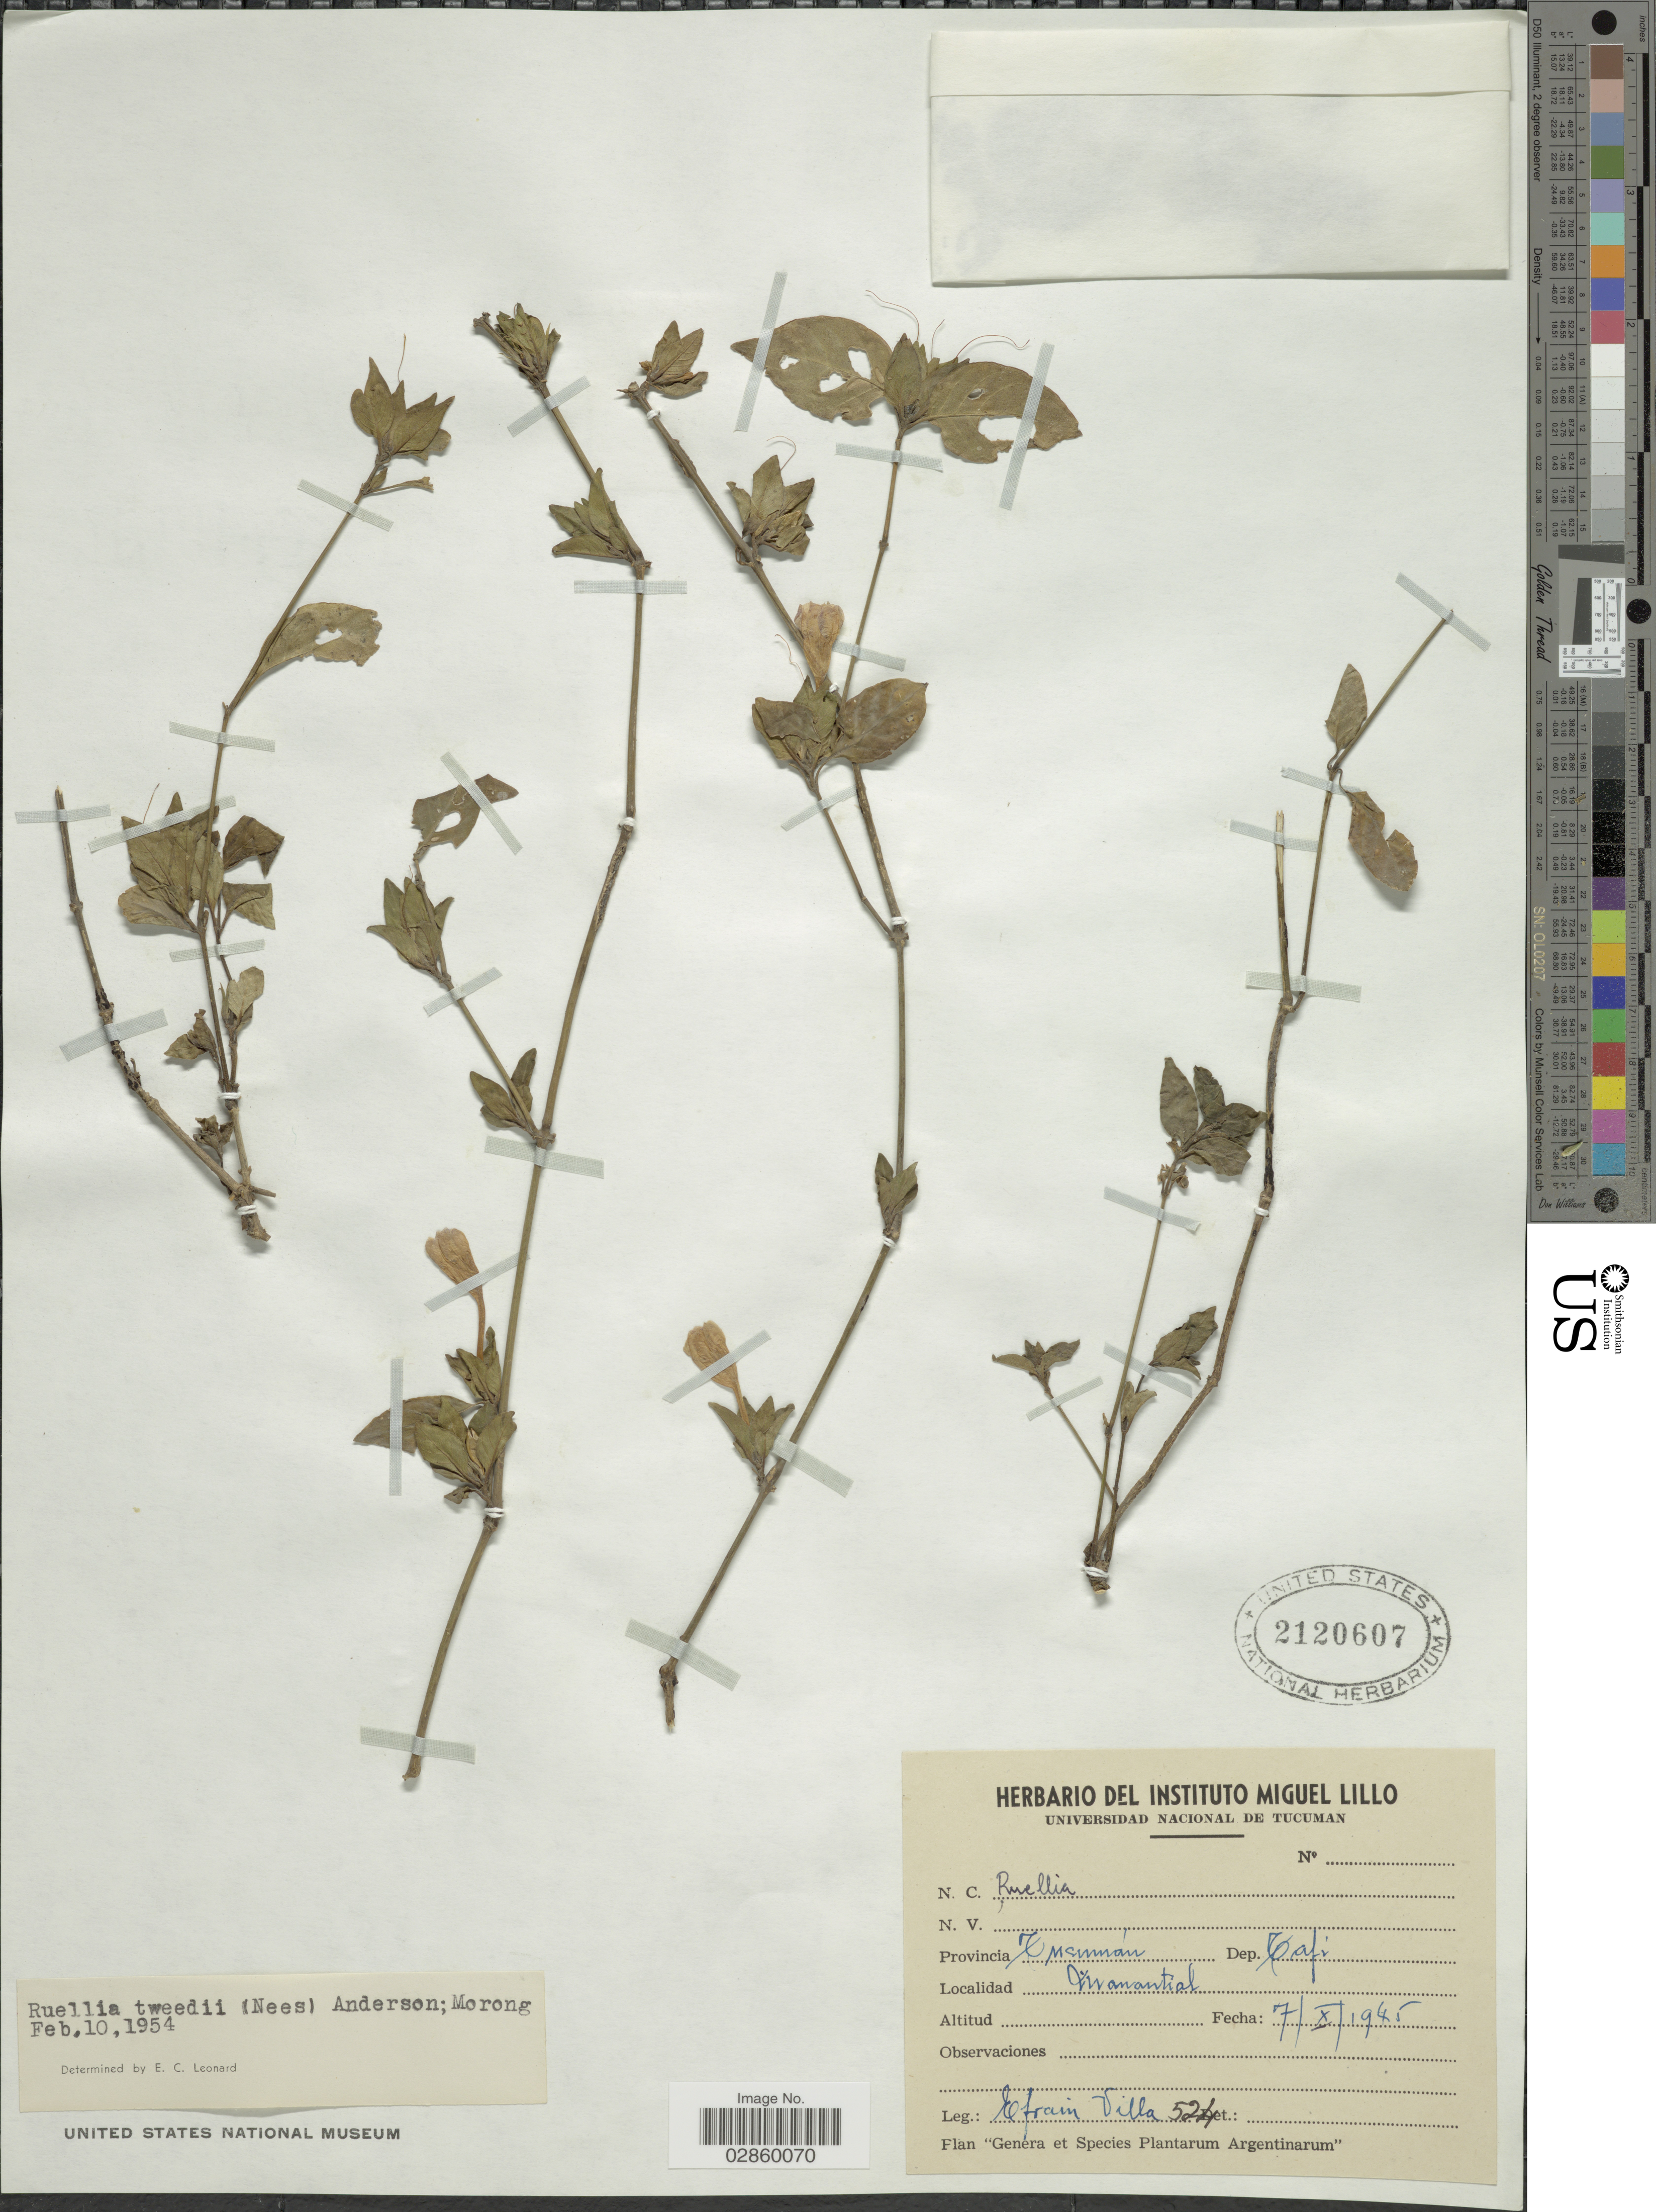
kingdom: Plantae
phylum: Tracheophyta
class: Magnoliopsida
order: Lamiales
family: Acanthaceae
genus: Ruellia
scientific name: Ruellia erythropus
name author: (Nees) Lindau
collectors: E. Villa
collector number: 524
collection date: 1945-10-07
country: Argentina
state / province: Tucuman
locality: Provincia Tucumán, Dep. Tafi, Manantial.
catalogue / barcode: US 2120607